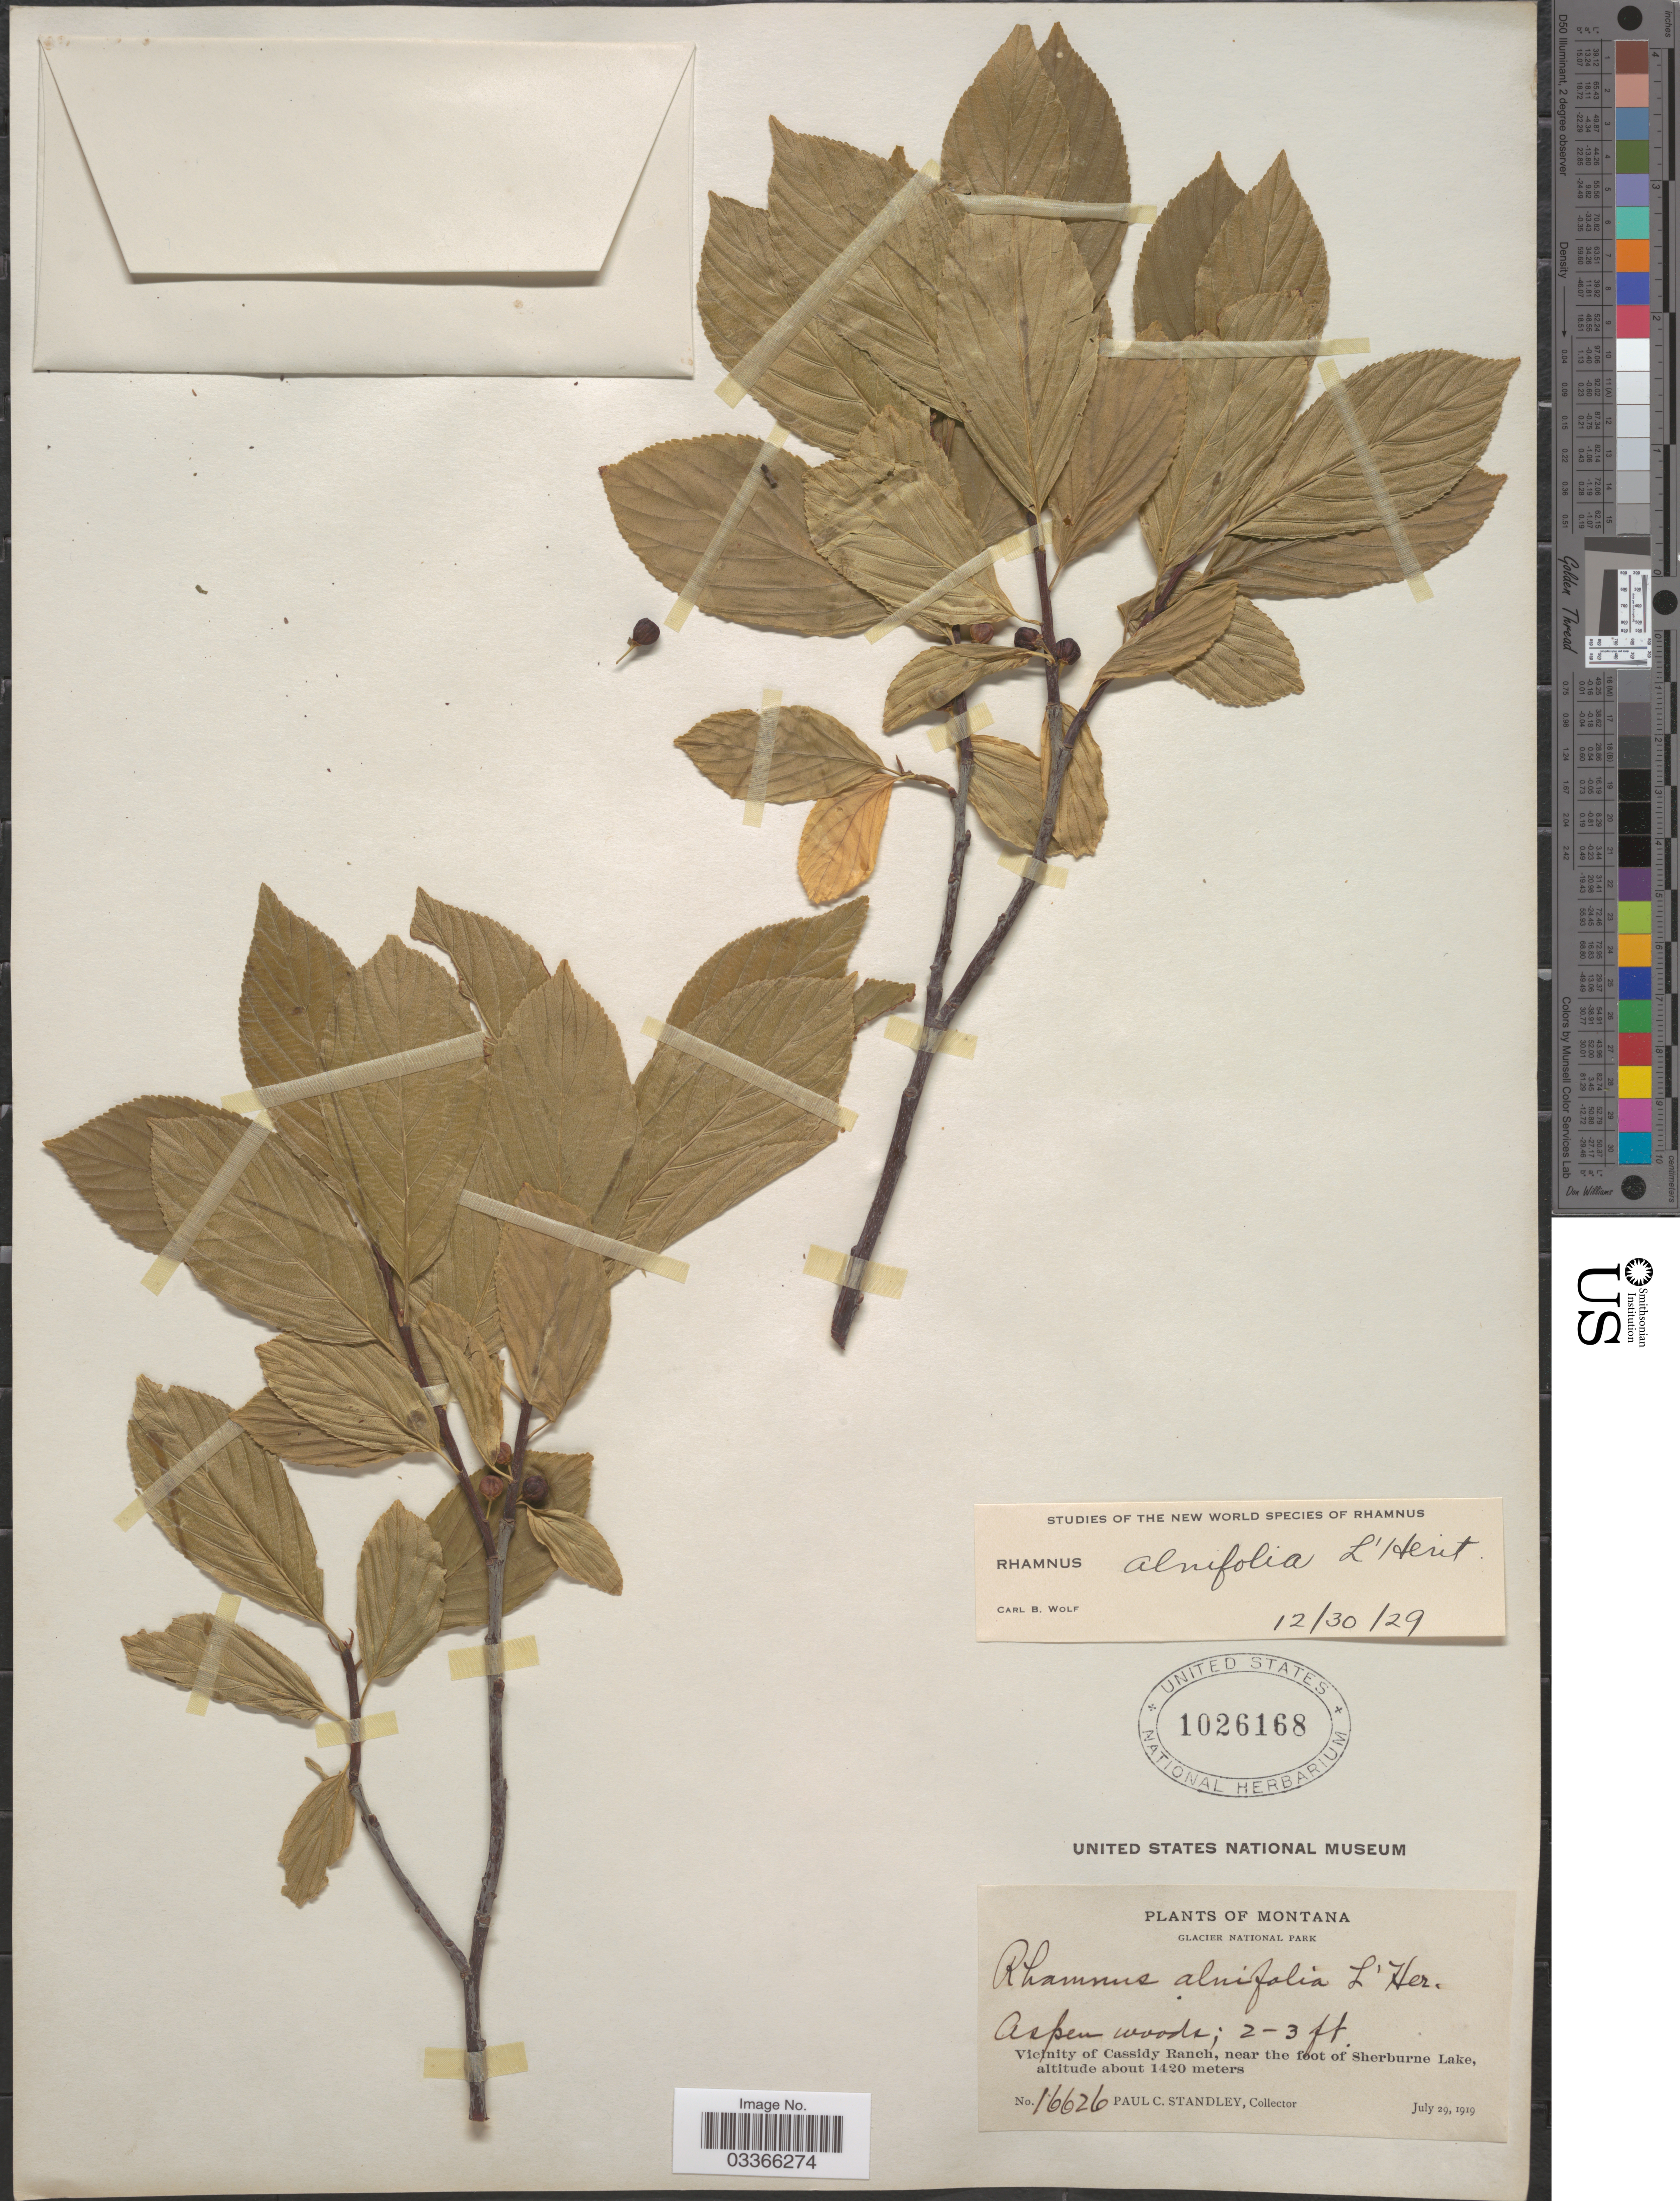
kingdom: Plantae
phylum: Tracheophyta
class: Magnoliopsida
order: Rosales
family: Rhamnaceae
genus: Rhamnus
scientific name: Rhamnus alnifolia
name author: L'Hér.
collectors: P. C. Standley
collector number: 16626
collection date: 1919-07-29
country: United States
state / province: Montana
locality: Glacier National Park, Vicinity of Cassidy Ranch, near the foot of Sherburne Lake.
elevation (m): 1420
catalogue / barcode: US 1026168